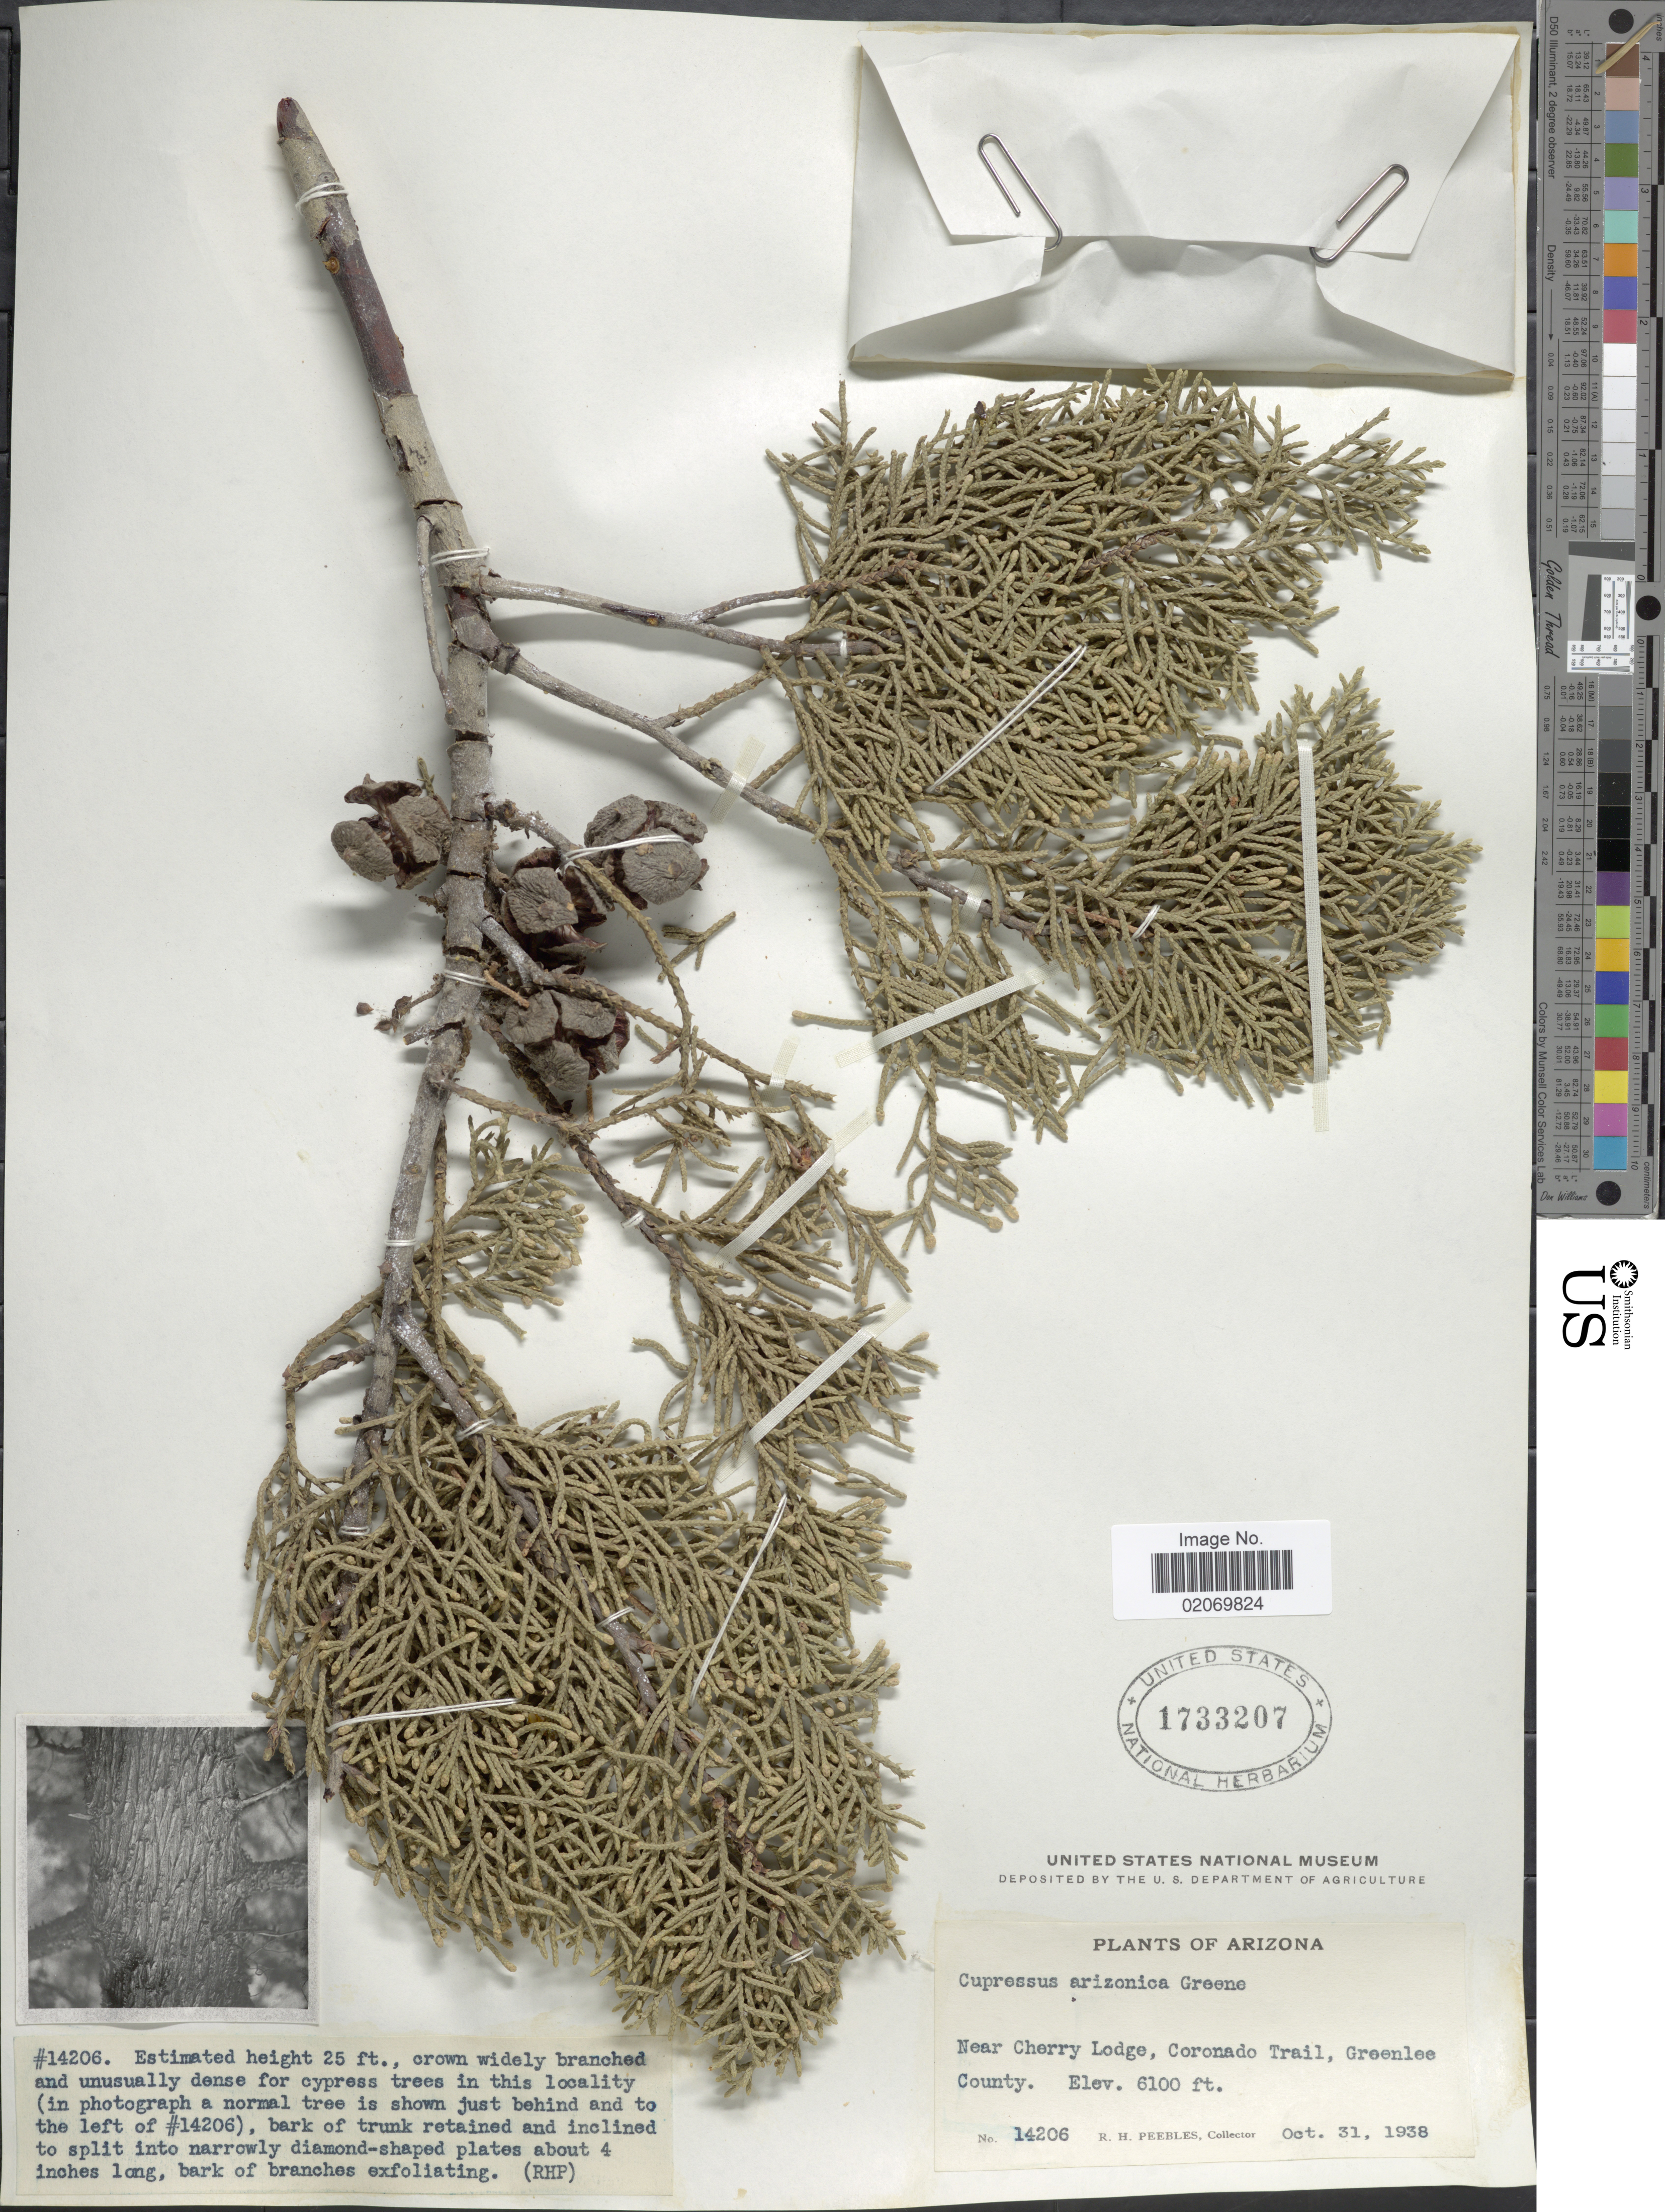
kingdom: Plantae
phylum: Tracheophyta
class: Pinopsida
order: Pinales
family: Cupressaceae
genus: Hesperocyparis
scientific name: Hesperocyparis arizonica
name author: (Greene) Bartel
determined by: (US) Smithsonian Institution - National Museum of Natural History - Department of Botany (UNITED STATES)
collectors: R. H. Peebles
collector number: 14206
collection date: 1938-10-31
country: United States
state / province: Arizona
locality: Near Cherry Lodge, Coronado Trail, Greenlee County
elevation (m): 1859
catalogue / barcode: US 1733207